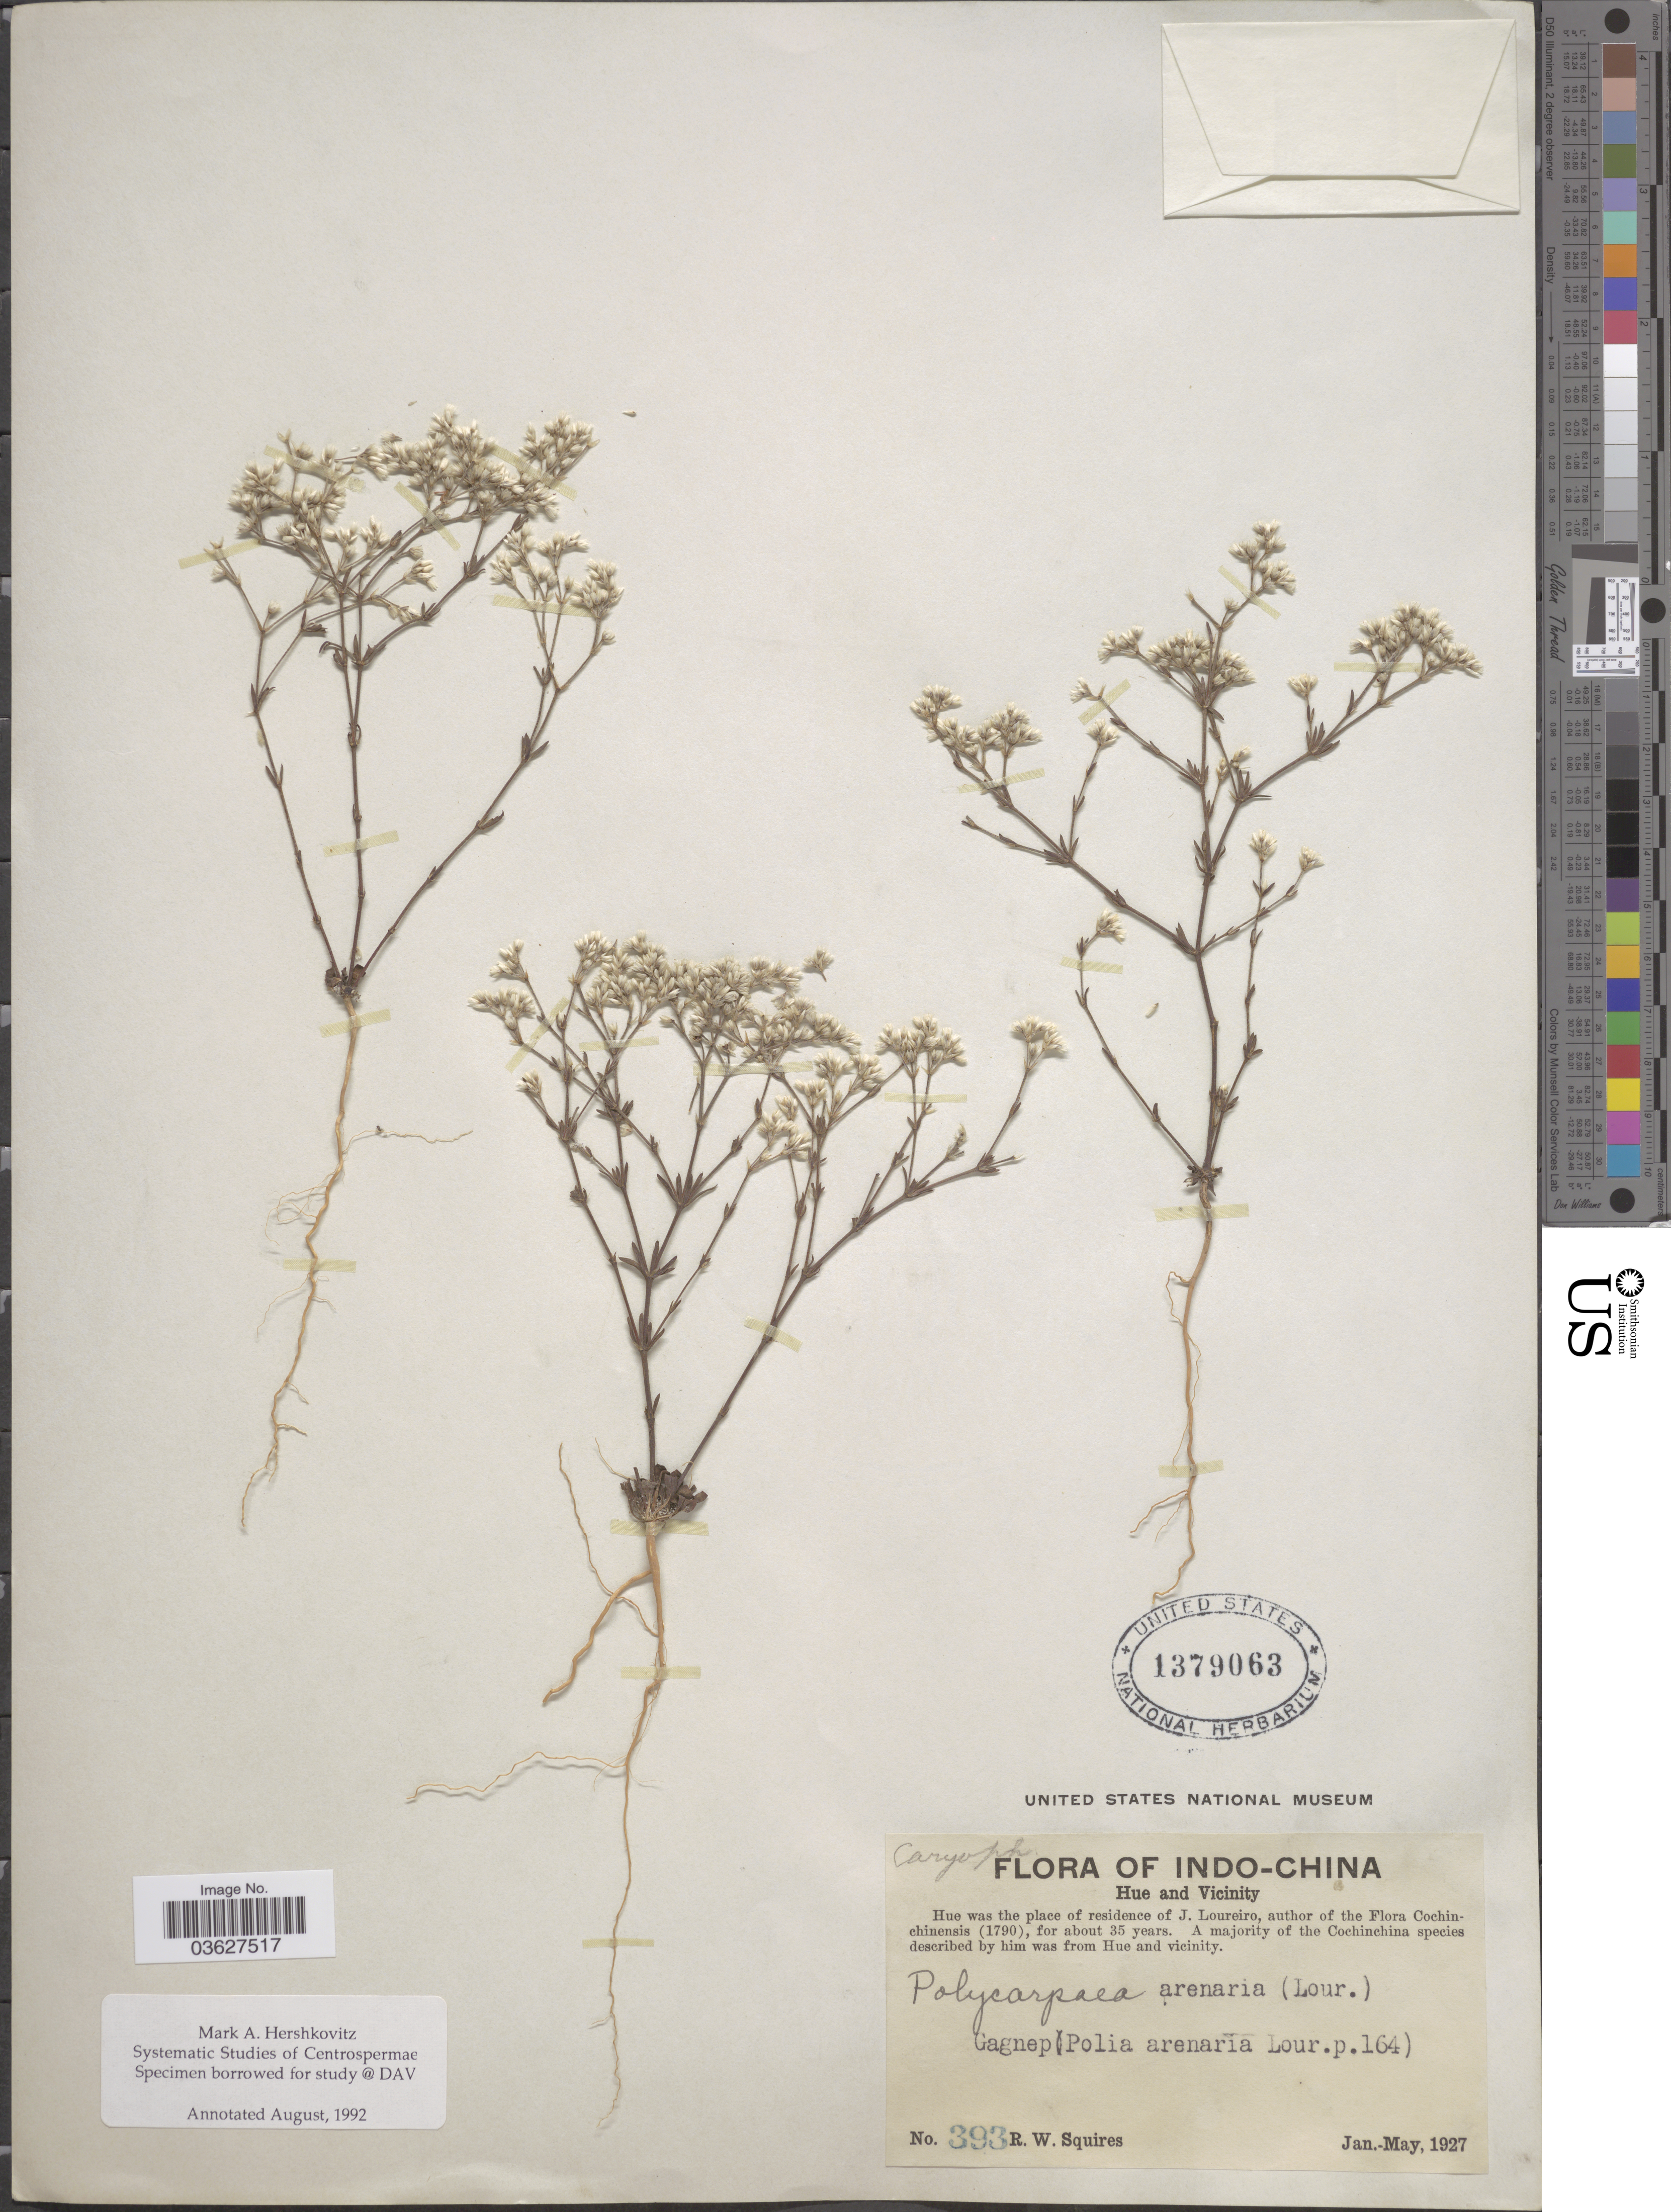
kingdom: Plantae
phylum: Tracheophyta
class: Magnoliopsida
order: Caryophyllales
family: Caryophyllaceae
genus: Polycarpaea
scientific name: Polycarpaea arenaria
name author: Gagnep.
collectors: R. Squires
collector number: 393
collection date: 1927-01/1927-05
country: Vietnam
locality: Indo-China. Hue and Vicinity.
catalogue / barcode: US 1379063